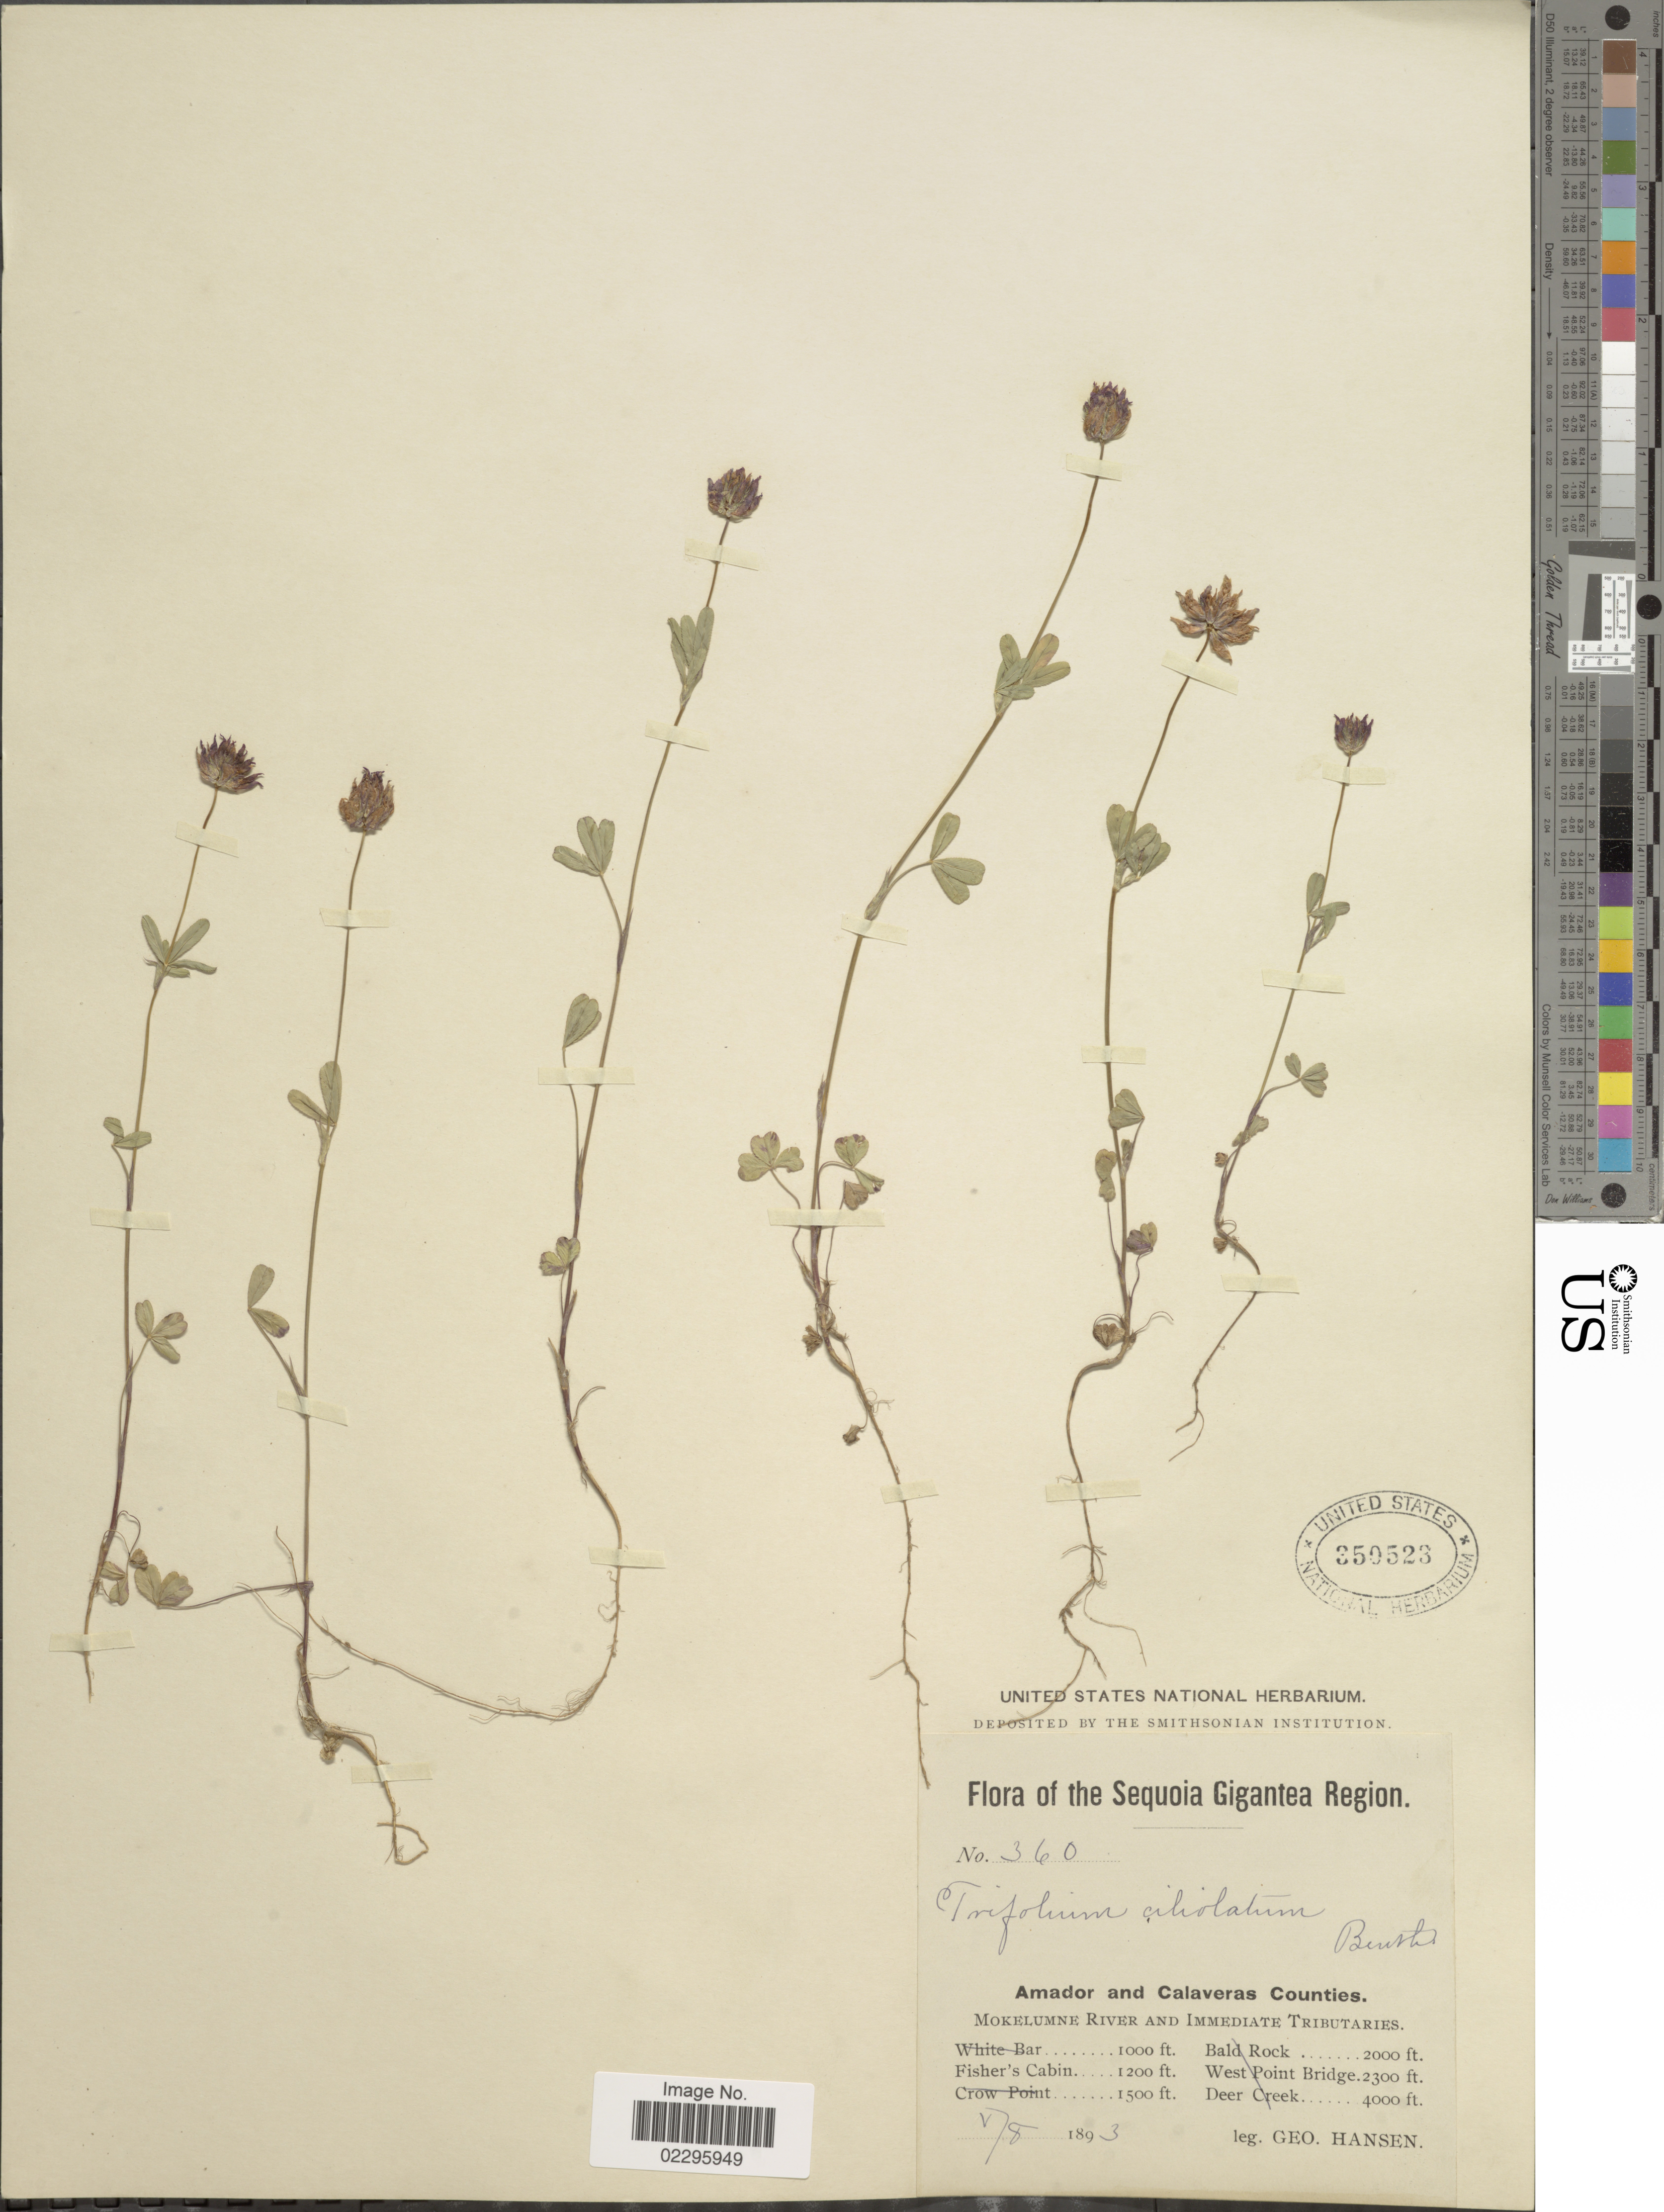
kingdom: Plantae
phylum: Tracheophyta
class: Magnoliopsida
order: Fabales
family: Fabaceae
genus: Trifolium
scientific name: Trifolium ciliolatum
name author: Benth.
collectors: G. Hansen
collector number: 360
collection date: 1893-05-08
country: United States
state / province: California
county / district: Calaveras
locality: Sequoia Gigantea Region, Amador and Calaveras Counties, Mokelumne River and Immediate Tributaries, Fisher's Cabin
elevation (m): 366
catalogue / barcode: US 350523